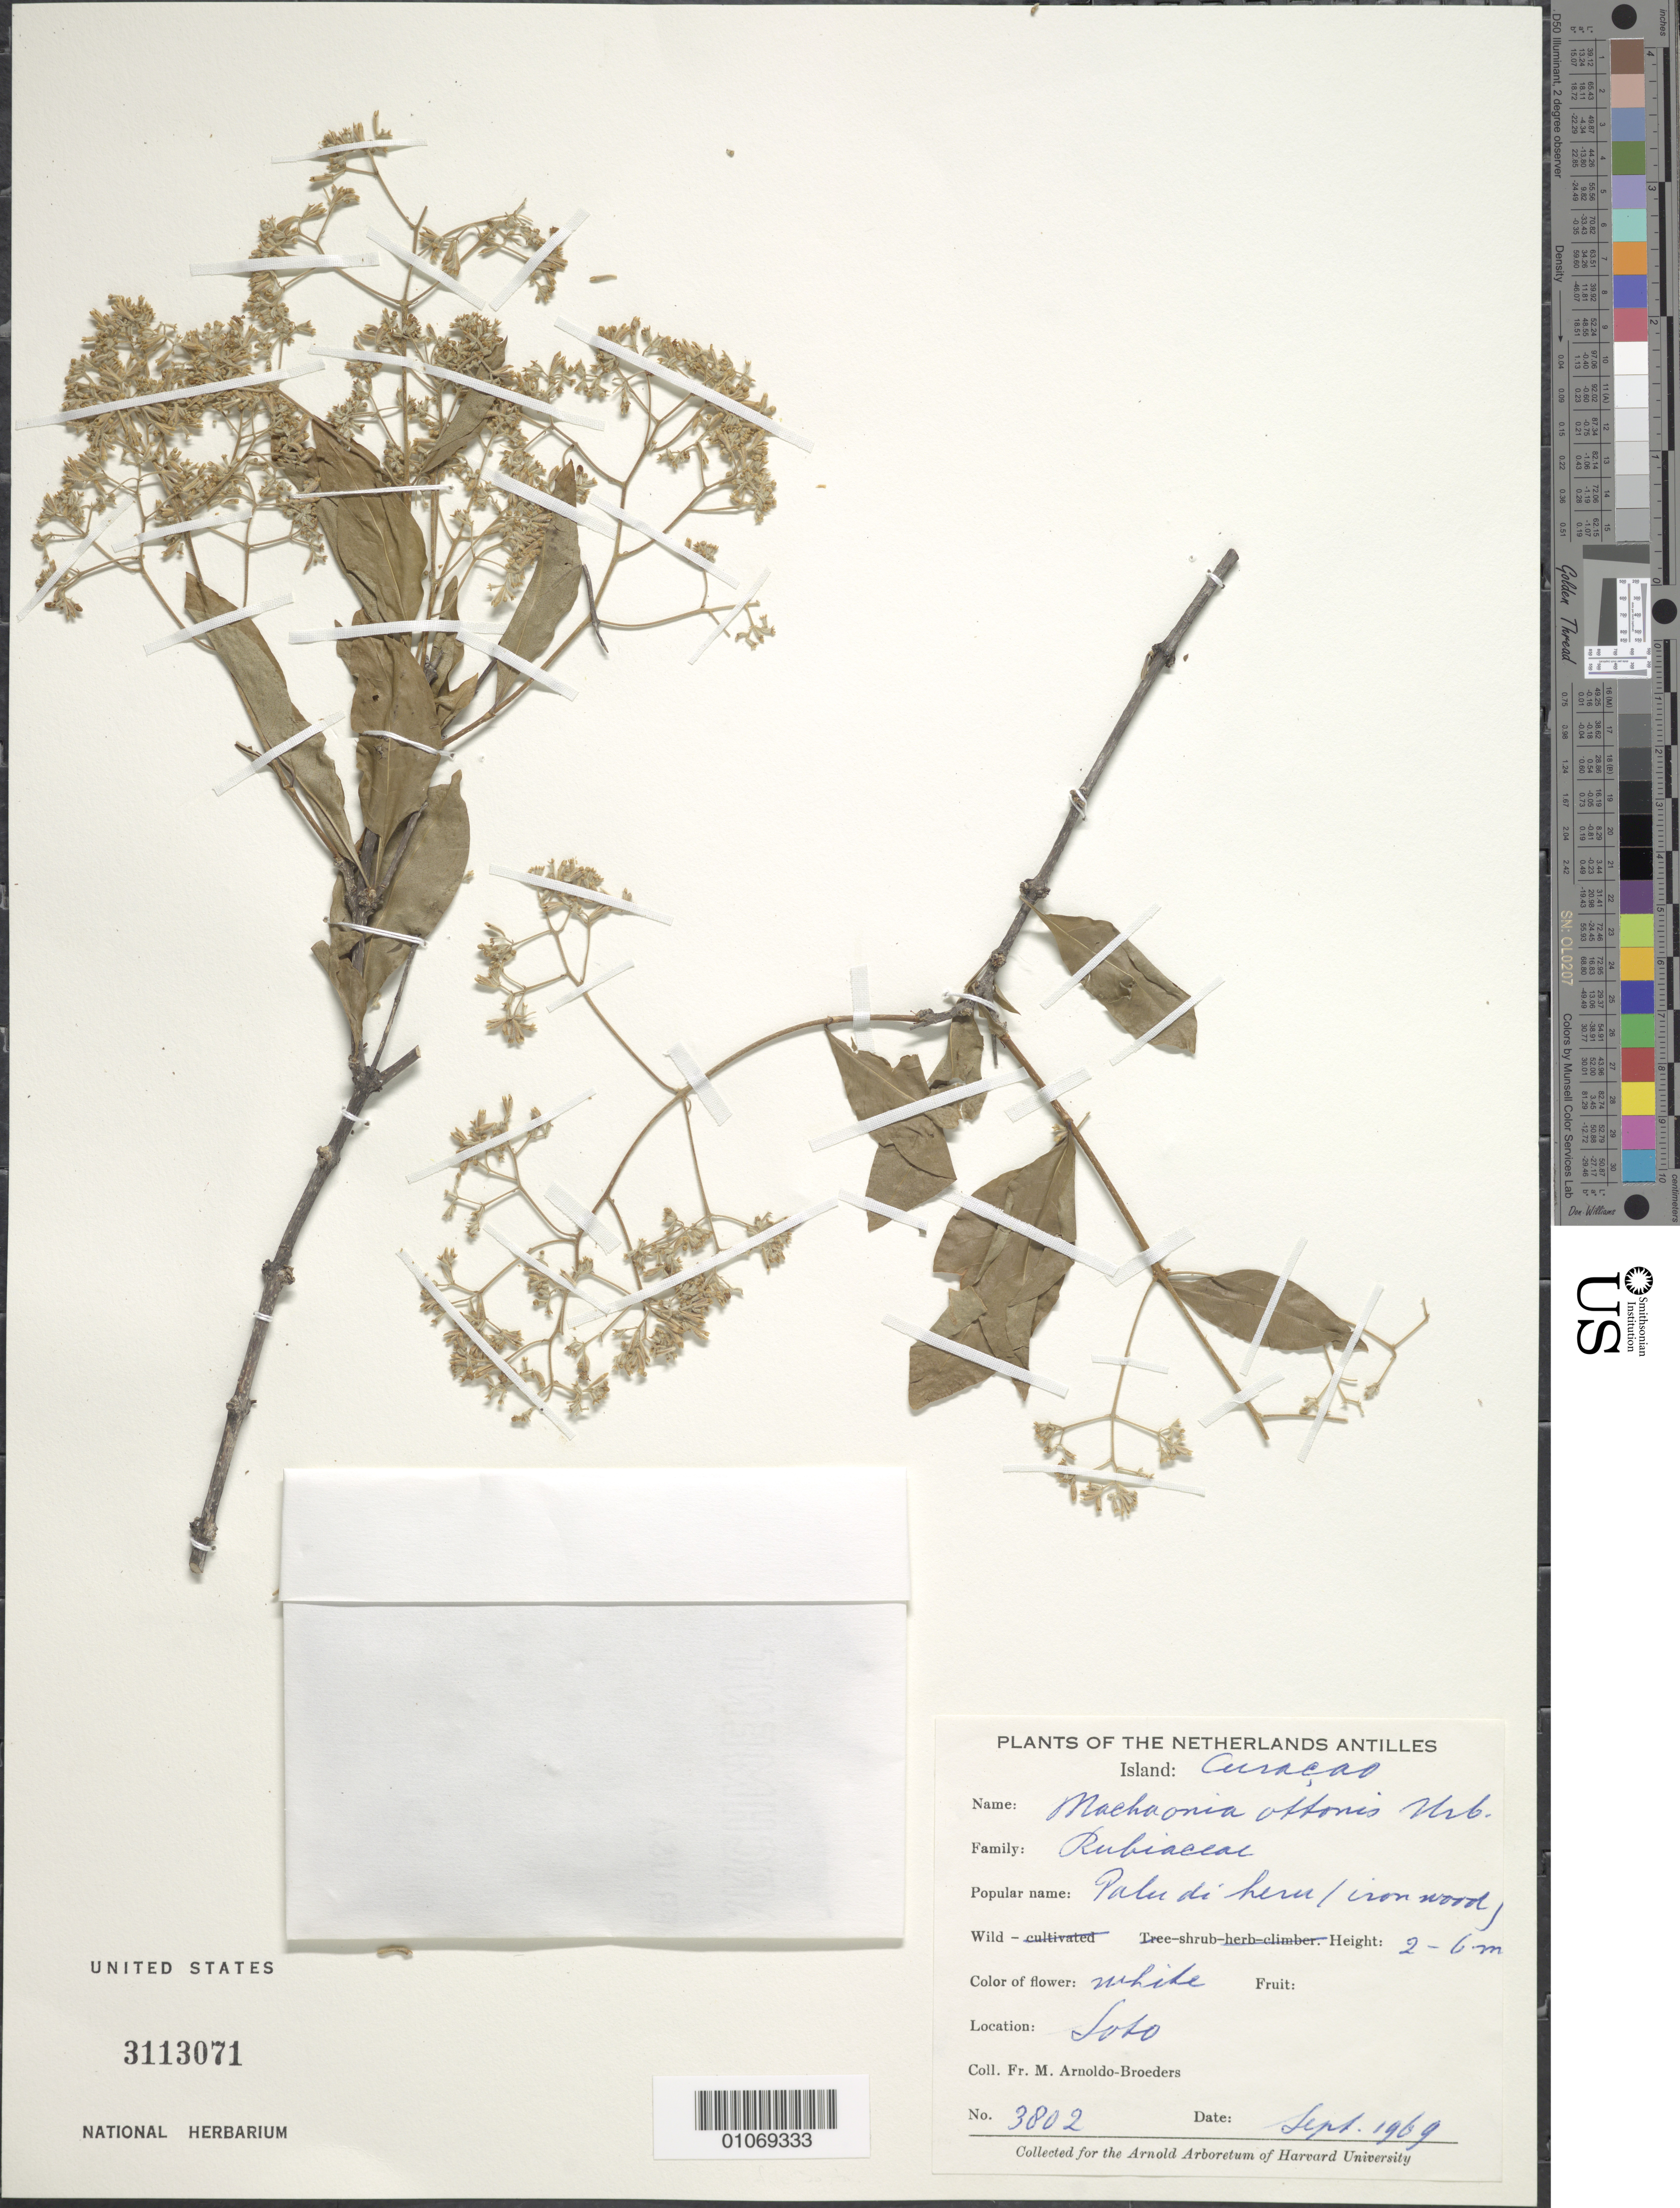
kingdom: Plantae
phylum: Tracheophyta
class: Magnoliopsida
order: Gentianales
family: Rubiaceae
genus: Machaonia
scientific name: Machaonia ottonis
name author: (K. Schum.) Urb.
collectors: N. Arnoldo-Broeders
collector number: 3802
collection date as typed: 01 Sep 1969 to 30 Sep 1969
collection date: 1969-09-01/1969-09-30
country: Curaçao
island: Curaçao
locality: Soho.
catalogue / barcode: US 3113071